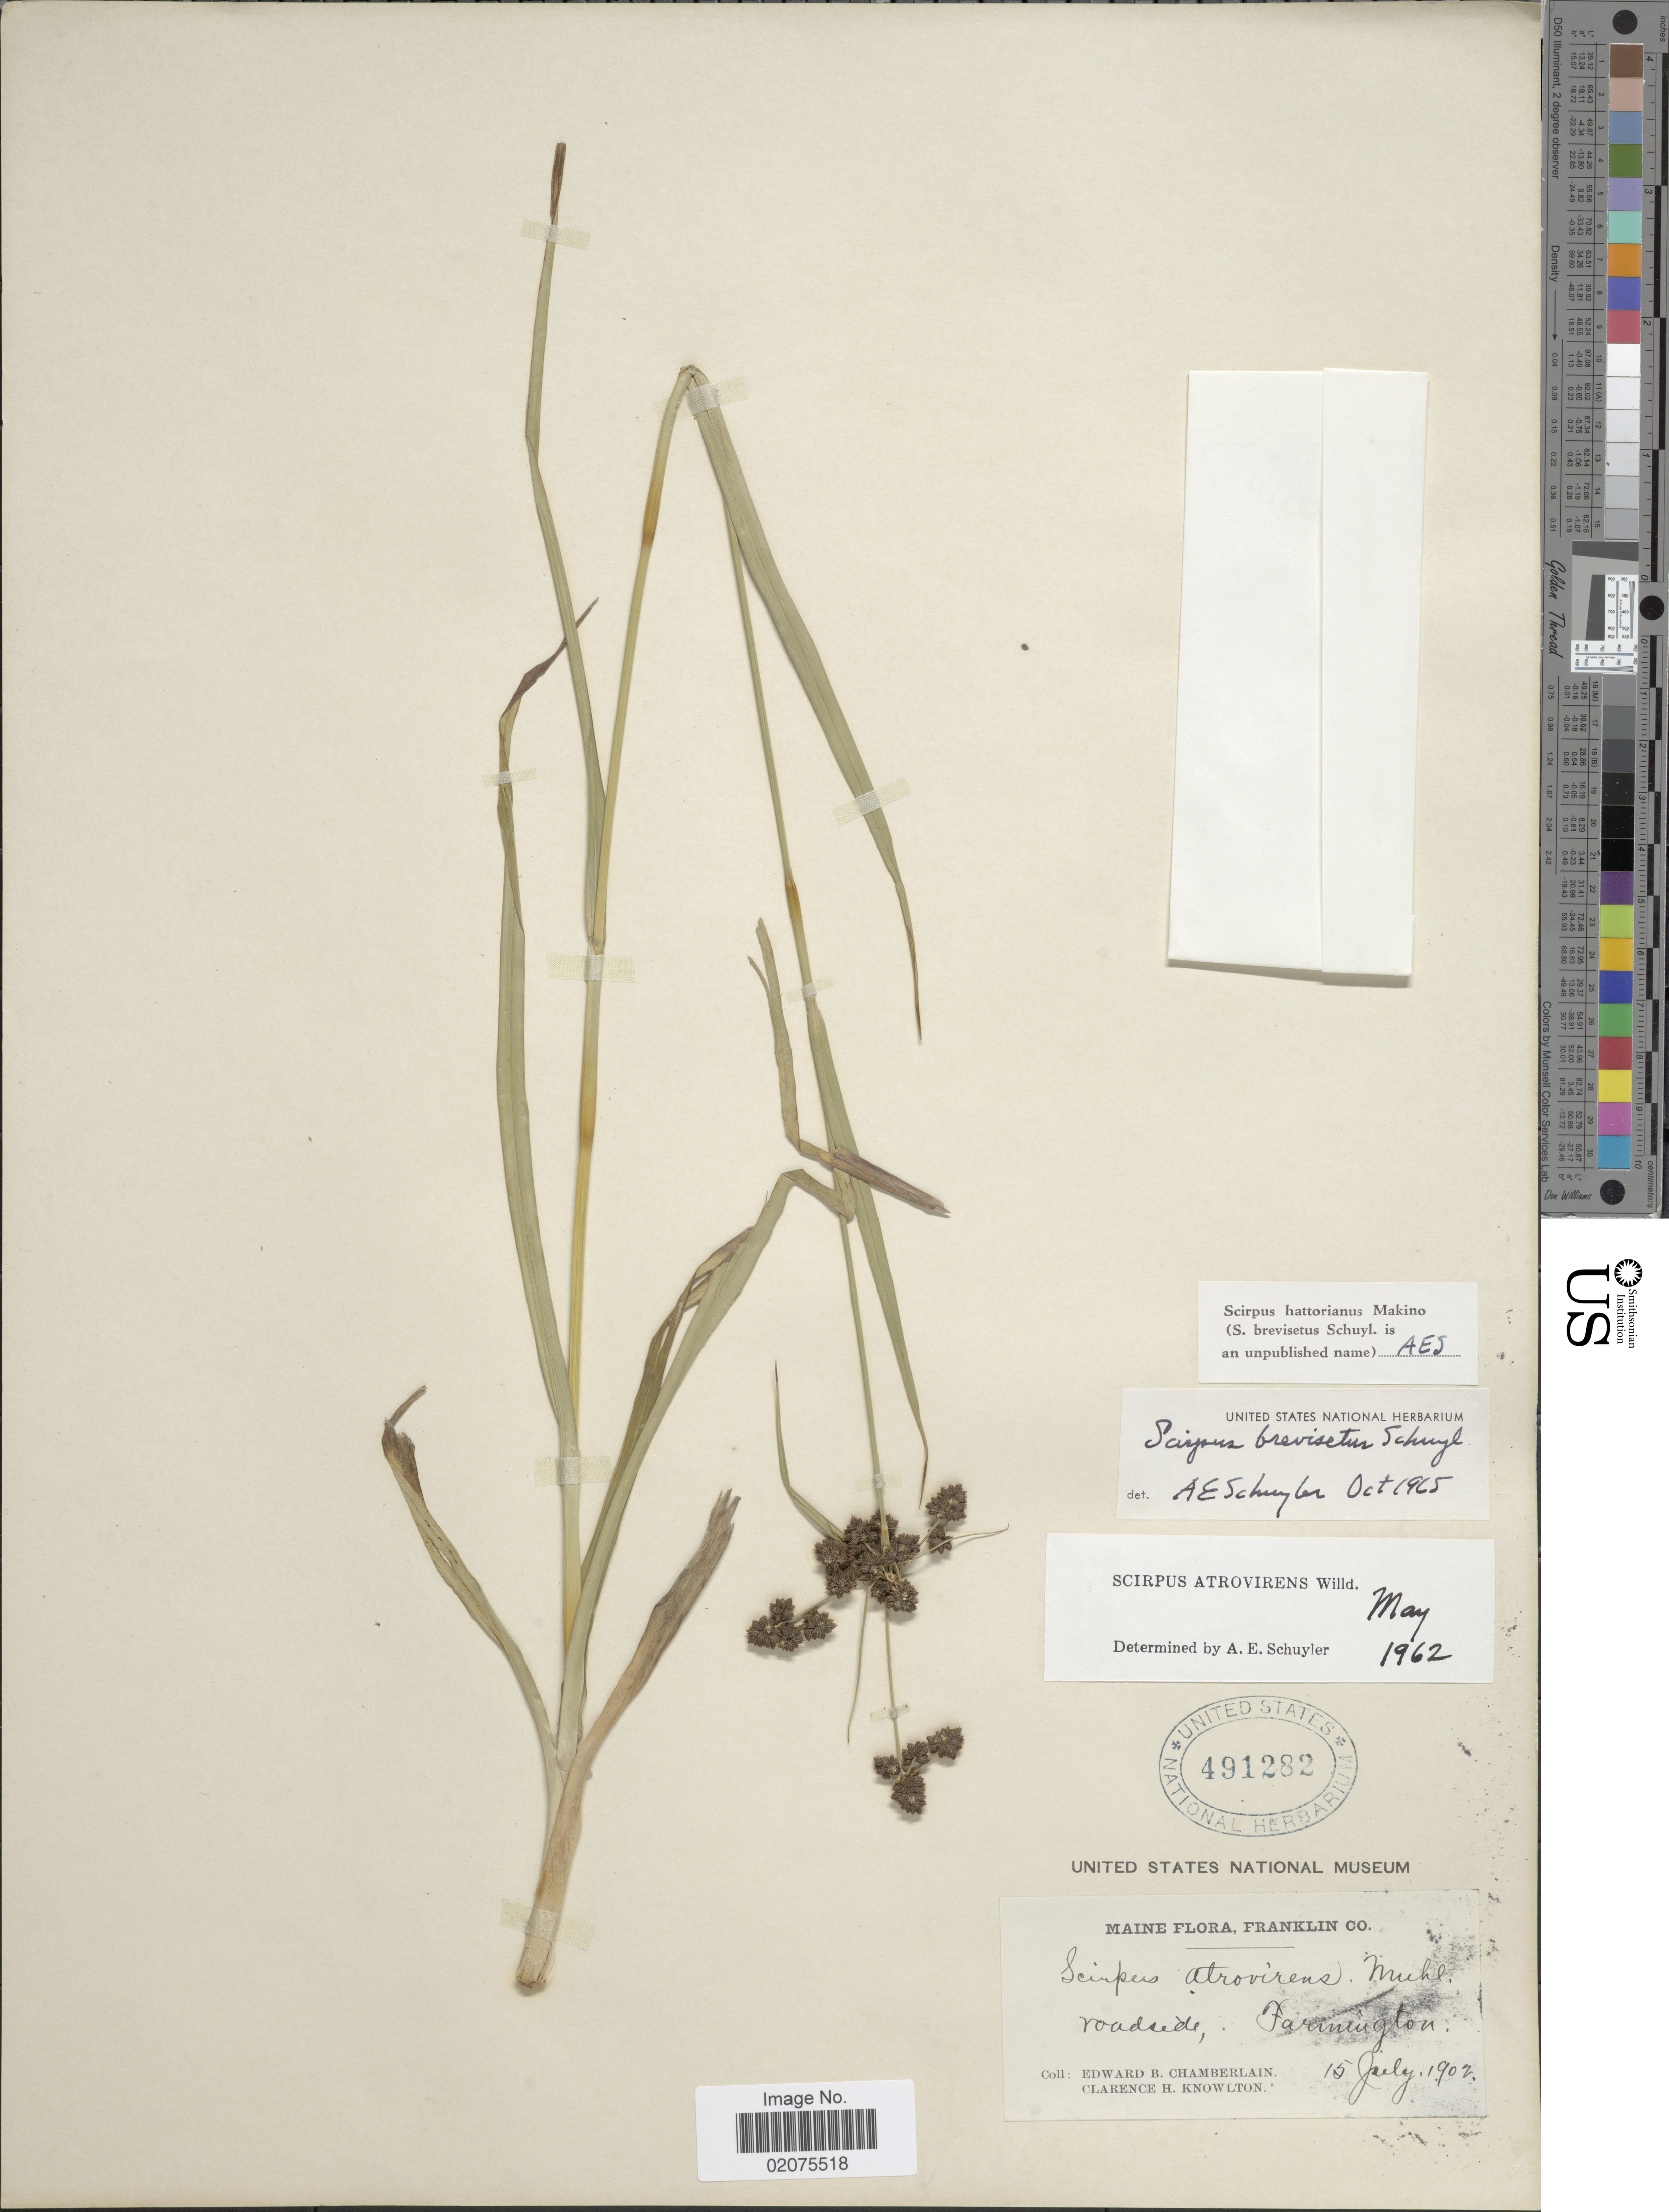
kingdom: Plantae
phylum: Tracheophyta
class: Liliopsida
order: Poales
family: Cyperaceae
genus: Scirpus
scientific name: Scirpus hattorianus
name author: Makino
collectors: E. Chamberlain & C. H. Knowlton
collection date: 1902-07-15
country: United States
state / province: Maine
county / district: Franklin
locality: Roadside, Farmington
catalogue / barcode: US 491282